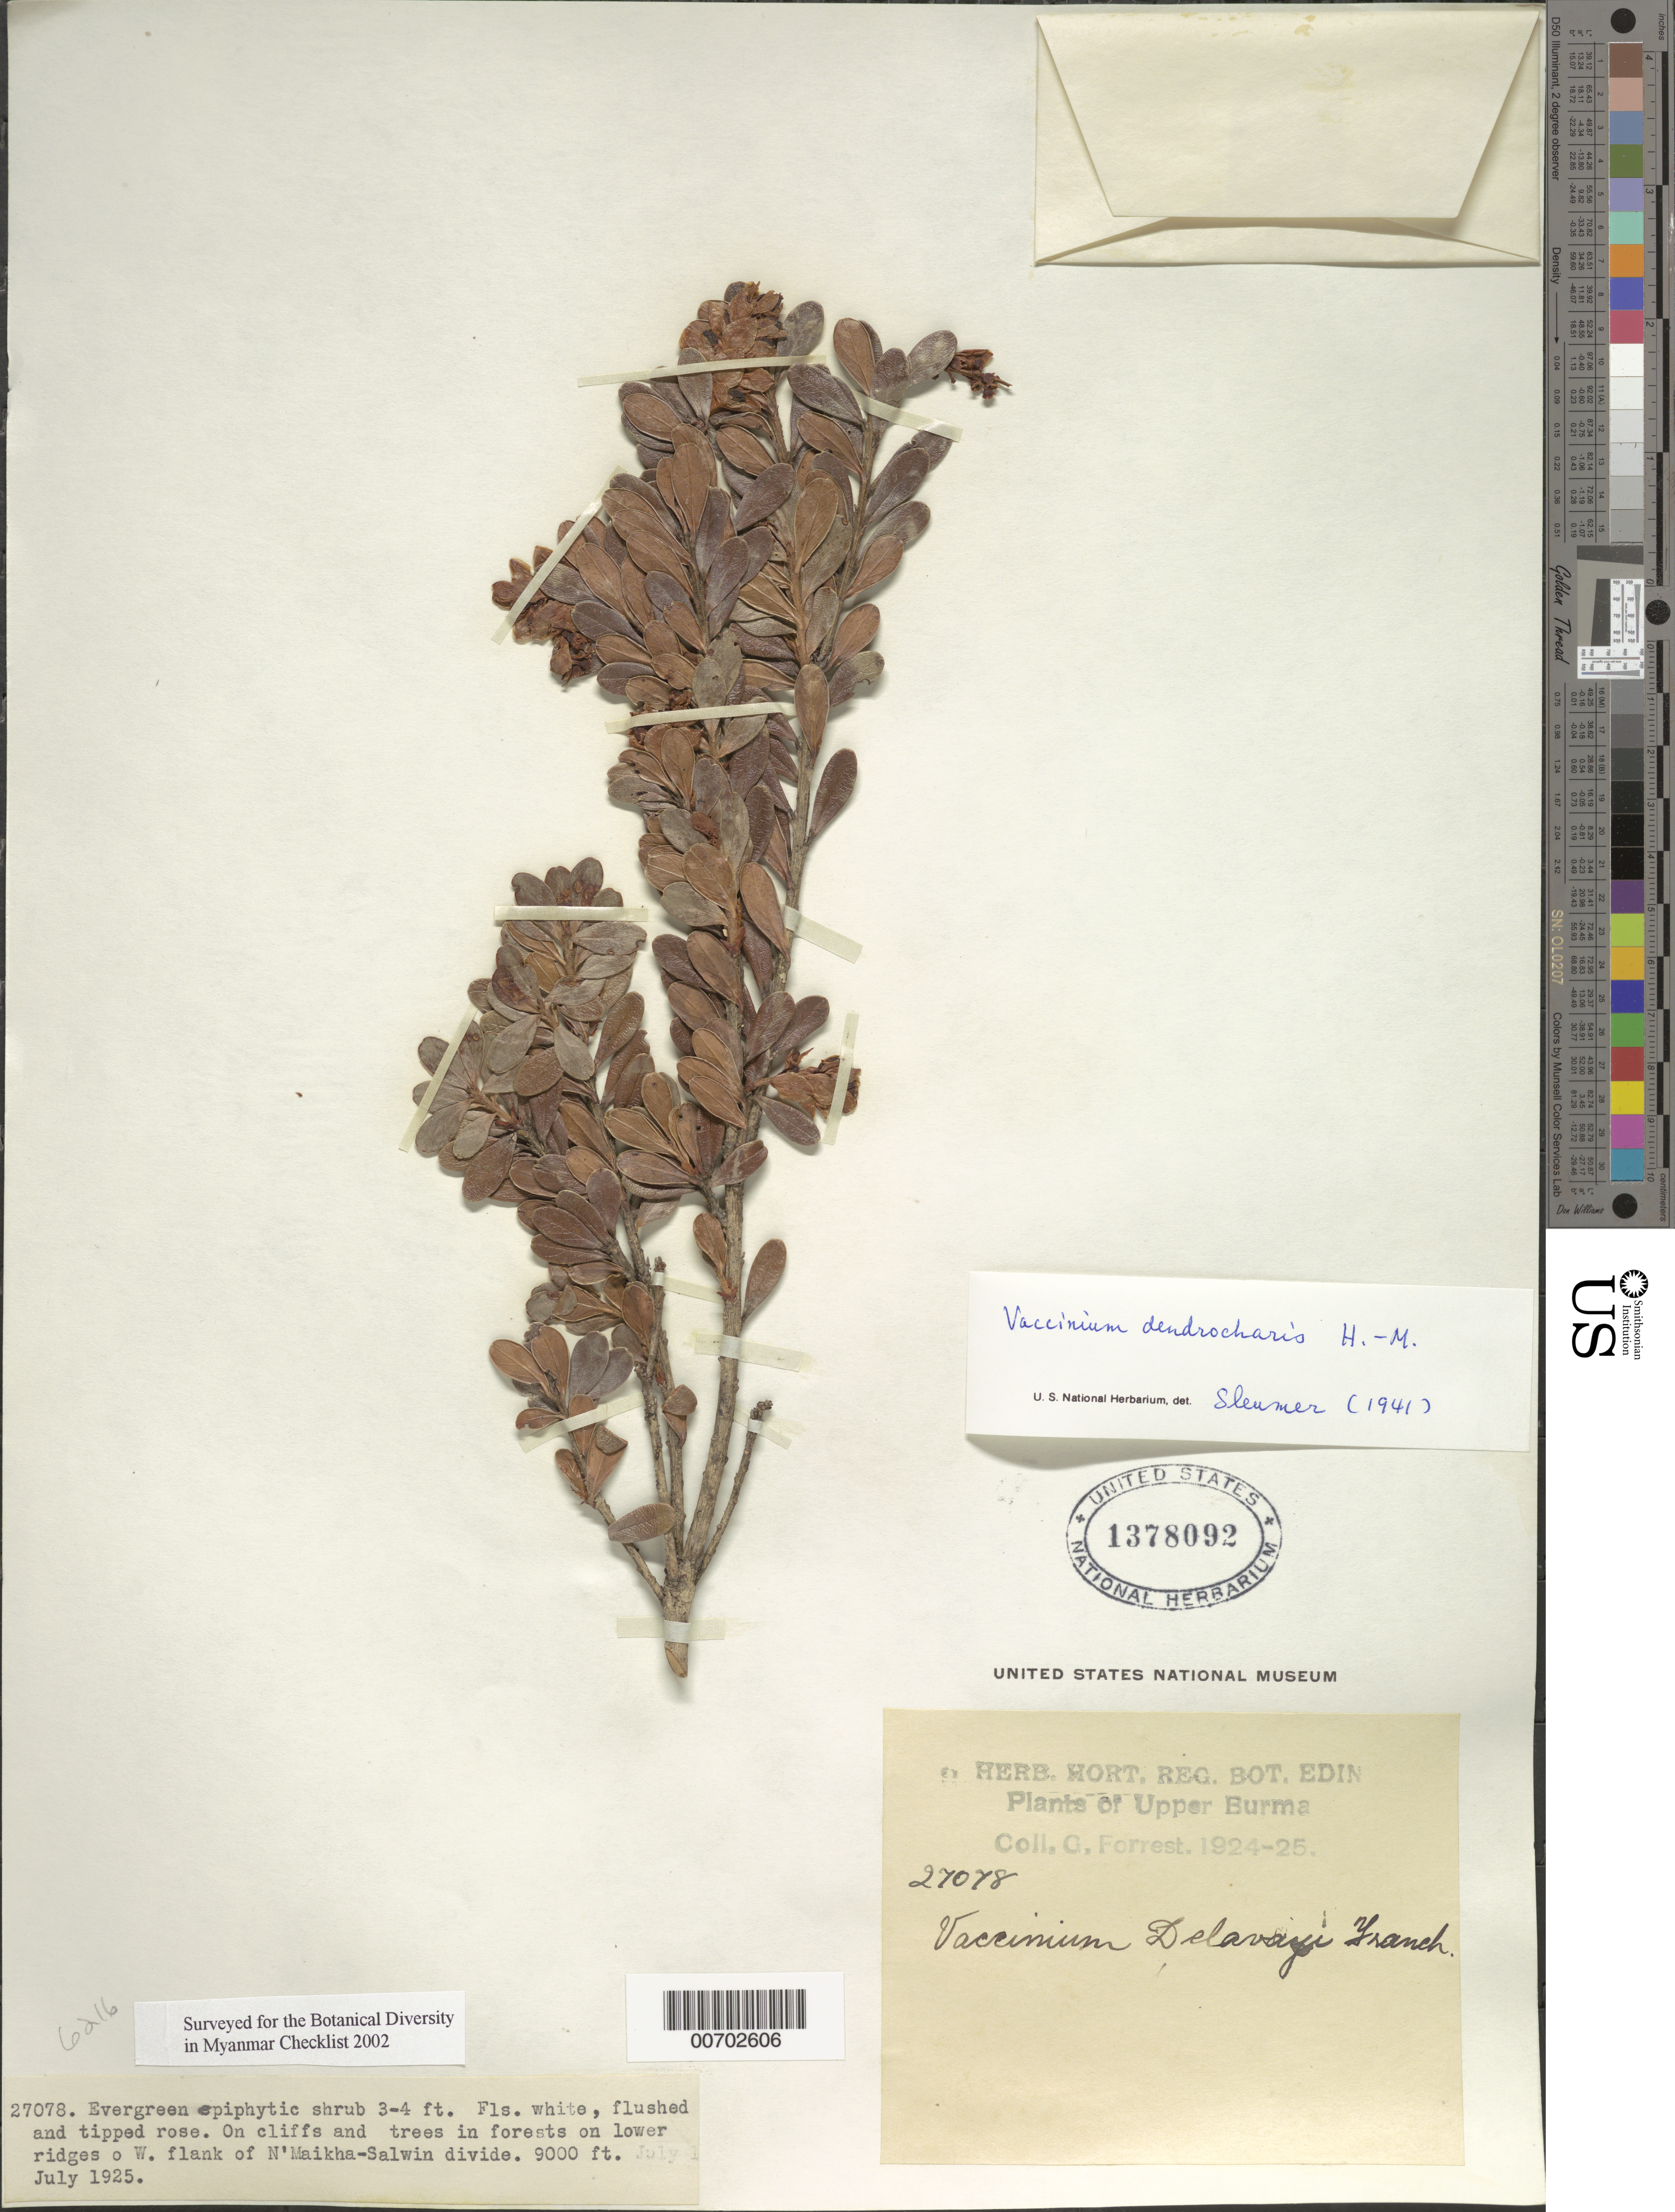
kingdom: Plantae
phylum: Tracheophyta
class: Magnoliopsida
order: Ericales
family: Ericaceae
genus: Vaccinium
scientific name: Vaccinium dendrocharis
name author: Hand.-Mazz.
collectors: G. Forrest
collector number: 27078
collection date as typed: Jul 1925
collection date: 1925-07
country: Myanmar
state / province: Kachin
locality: N'Maikha-Salwin Divide, W flank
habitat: On cliffs and trees in forest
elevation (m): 2743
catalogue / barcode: US 1378092